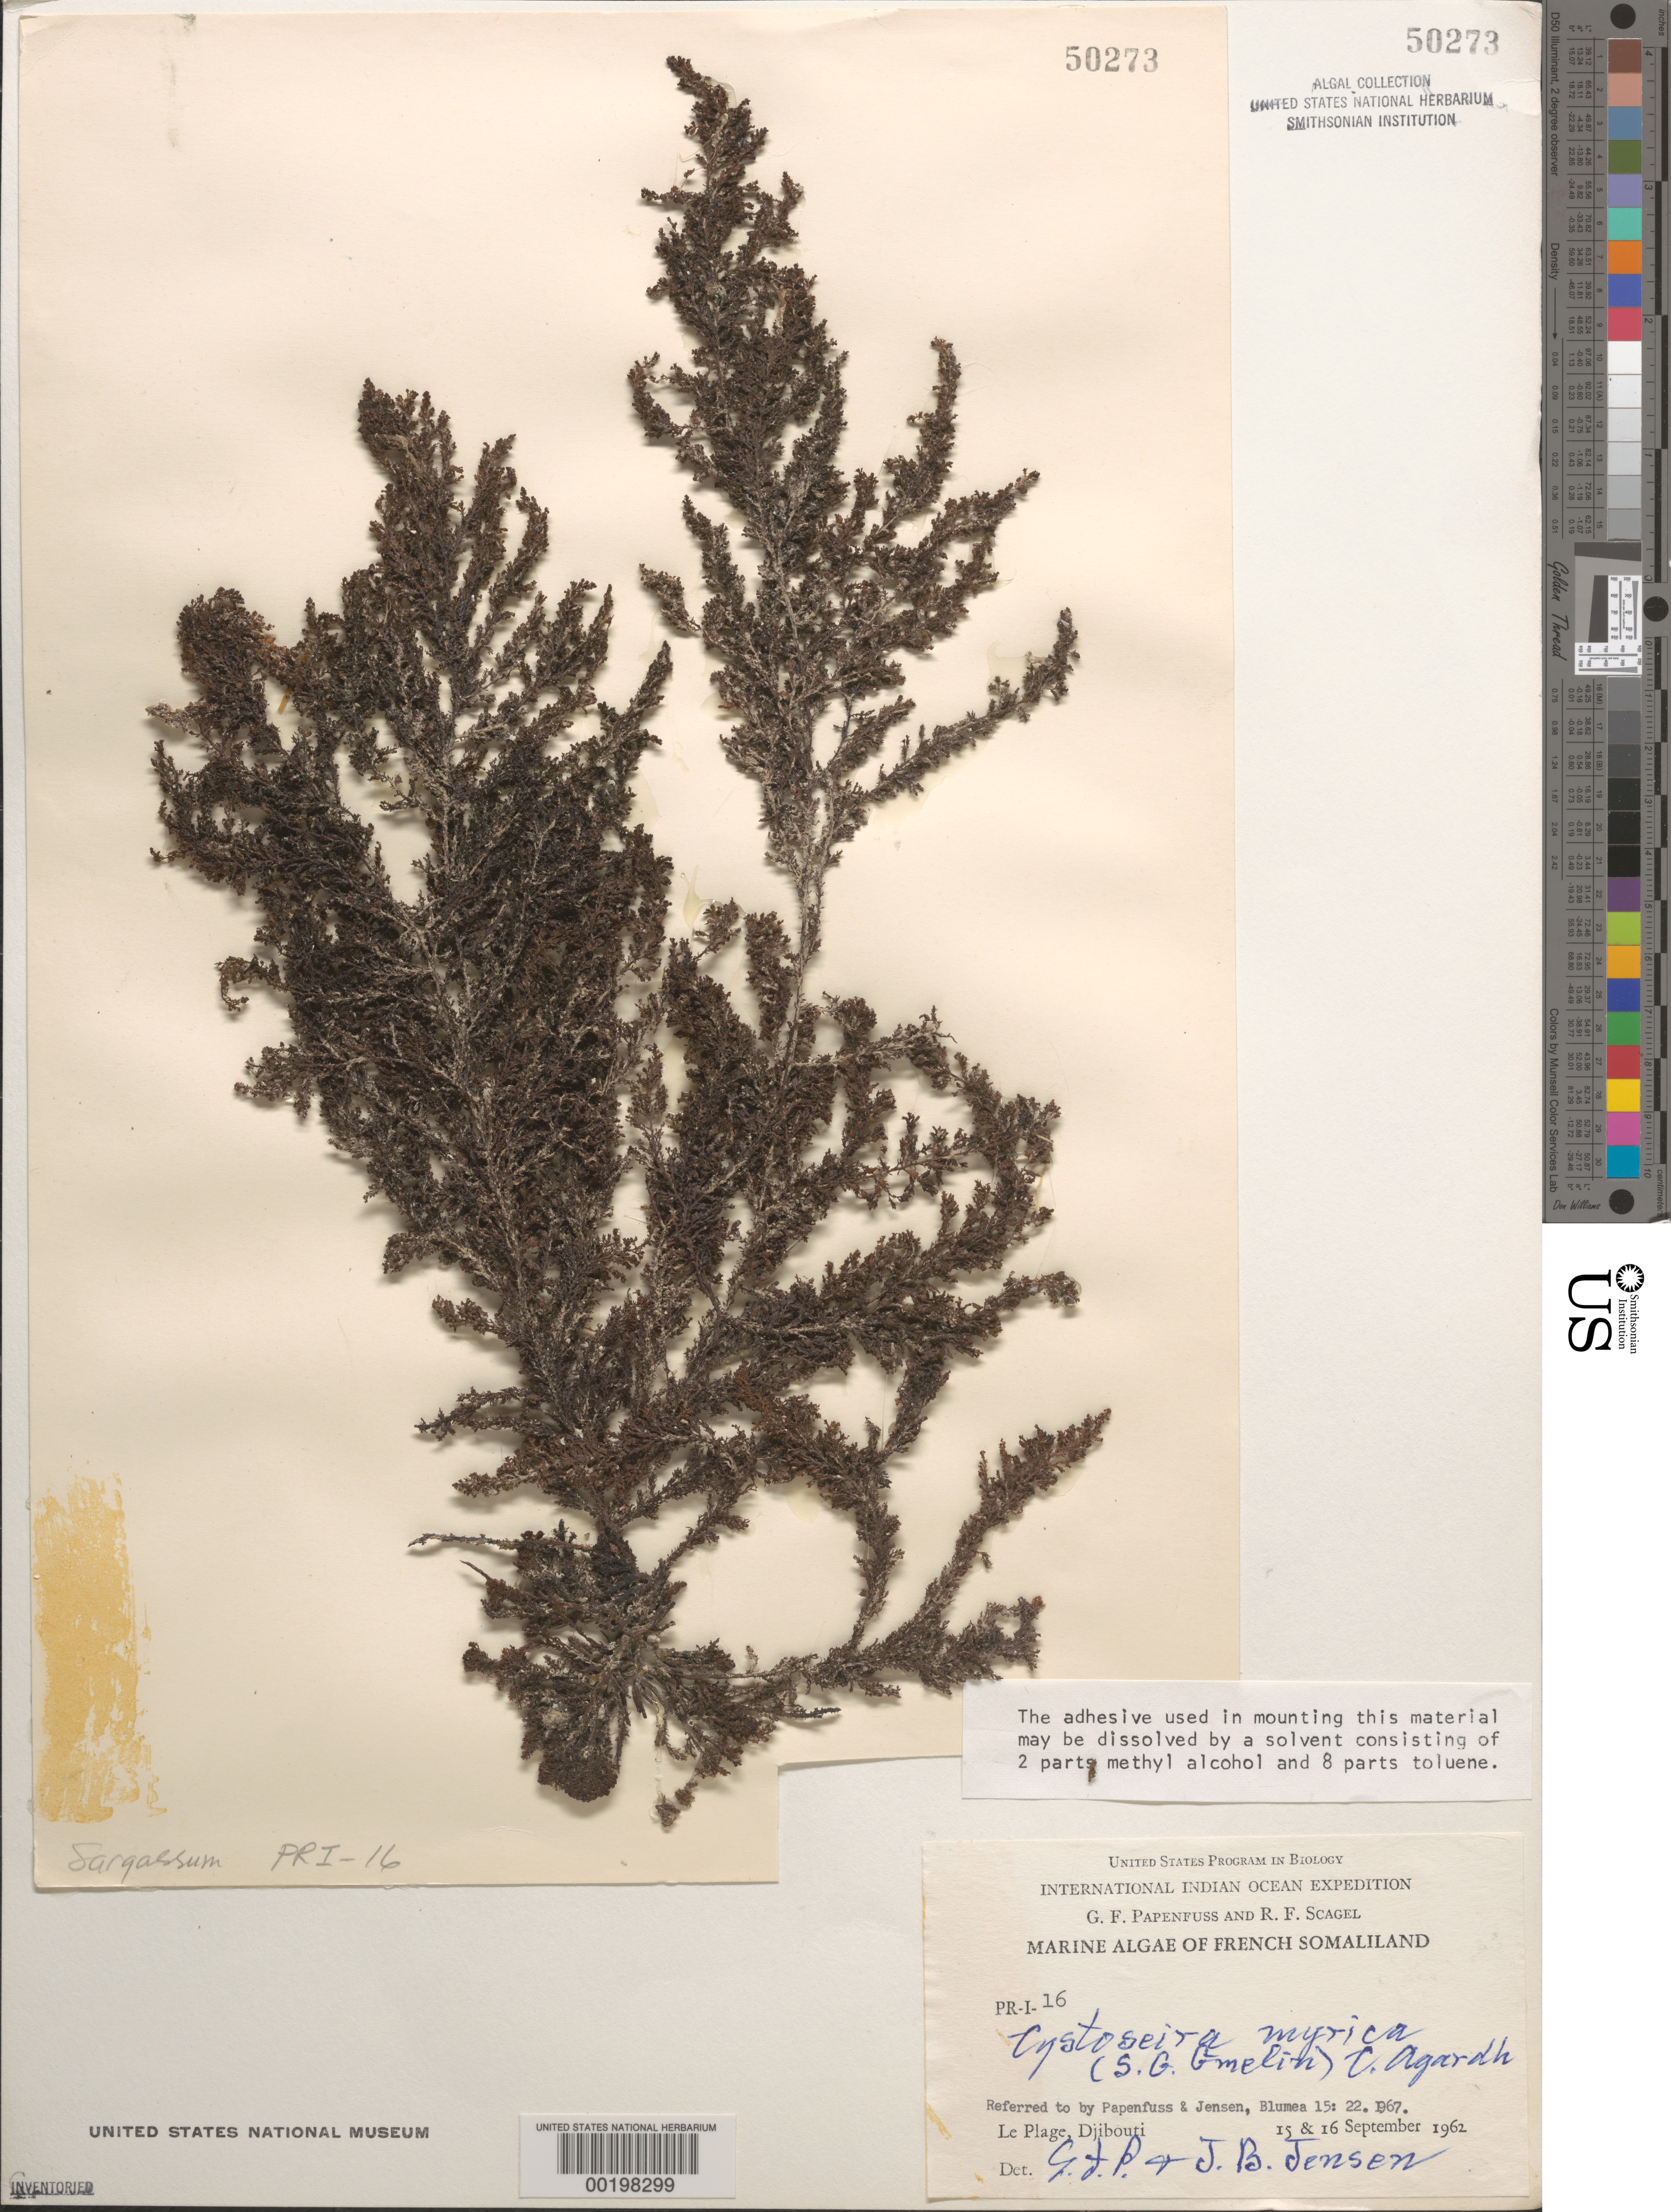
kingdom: Chromista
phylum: Ochrophyta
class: Phaeophyceae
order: Fucales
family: Sargassaceae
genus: Cystoseira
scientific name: Cystoseira myrica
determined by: Papenfuss, G. F.; Jensen, J. B.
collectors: G. Papenfuss & R. F. Scagel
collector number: PR-I-16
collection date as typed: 15 Sep 1962 and 16 Sep 1962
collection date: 1962-09-15,1962-09-16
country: Djibouti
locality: Le Plage, Djibouti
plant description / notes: International Indian Ocean Expedition, 1962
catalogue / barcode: US 50273